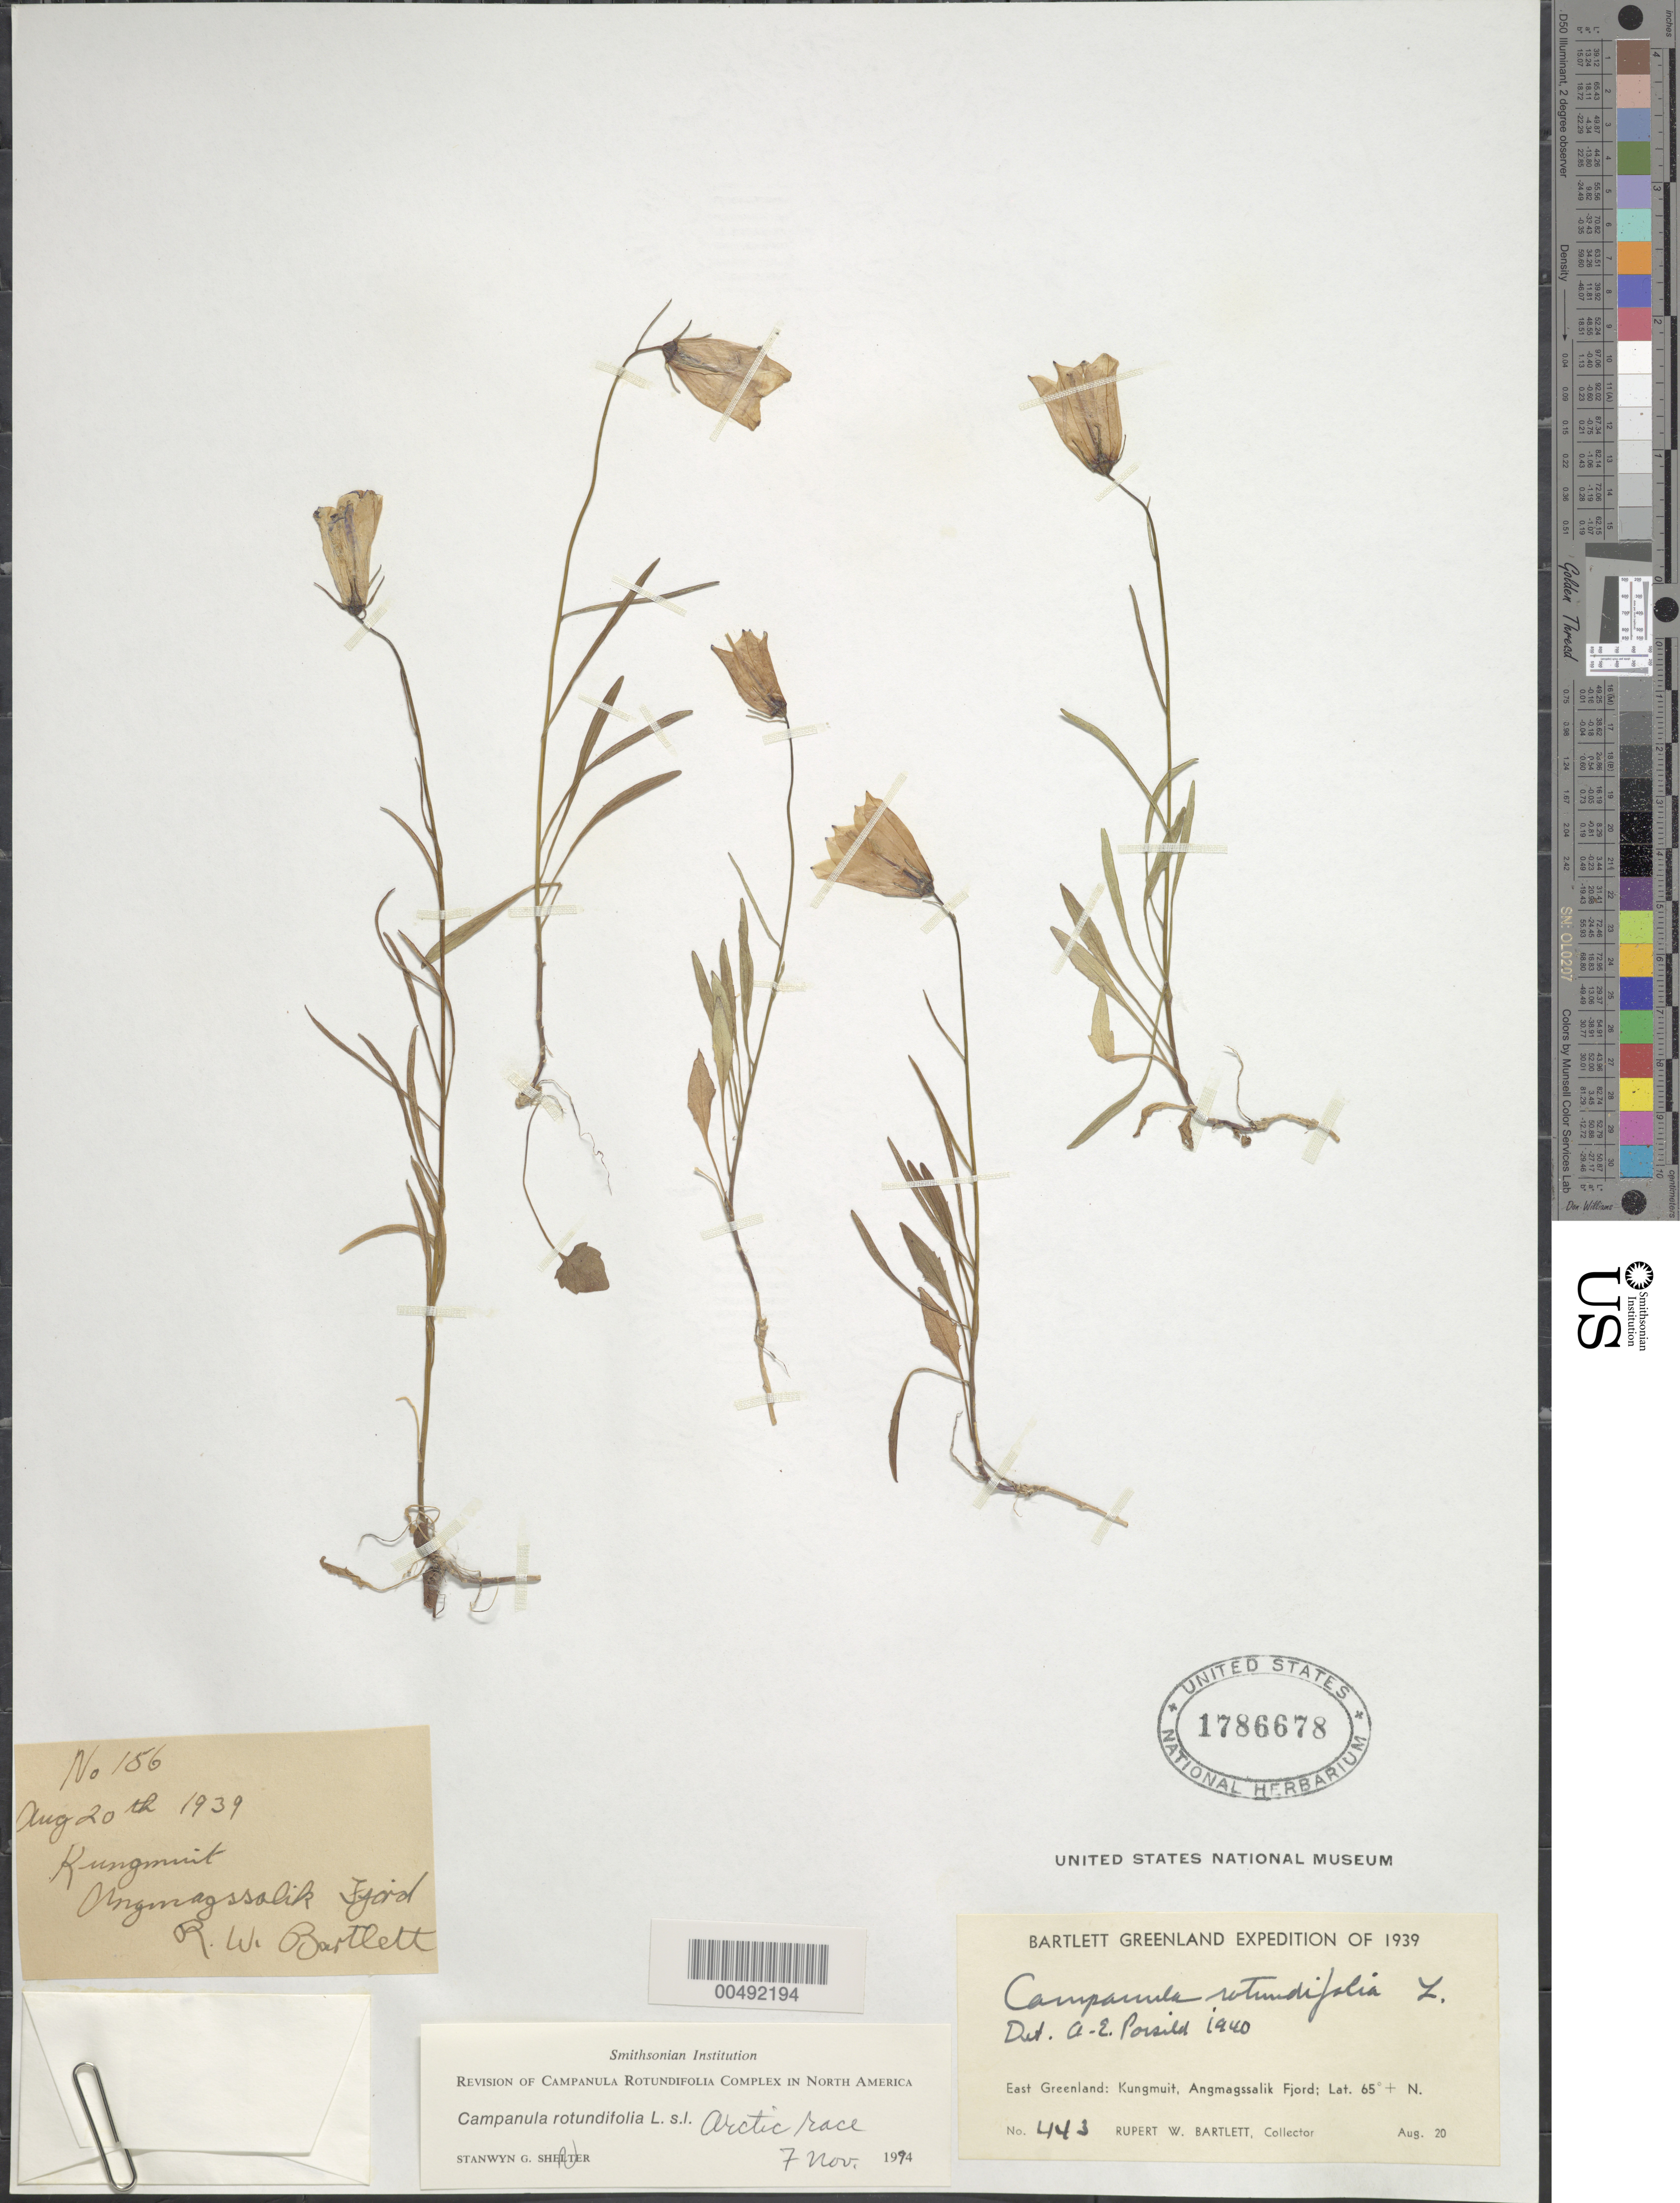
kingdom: Plantae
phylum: Tracheophyta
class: Magnoliopsida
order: Asterales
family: Campanulaceae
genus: Campanula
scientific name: Campanula rotundifolia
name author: L.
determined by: Porsild, A. E.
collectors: R. W. Bartlett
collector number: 443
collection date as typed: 20 Aug 1939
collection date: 1939-08-20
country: Greenland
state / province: Østgrønland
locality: East Greenland, Kungmuit, Angmagssalik Fjord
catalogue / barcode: US 1786678